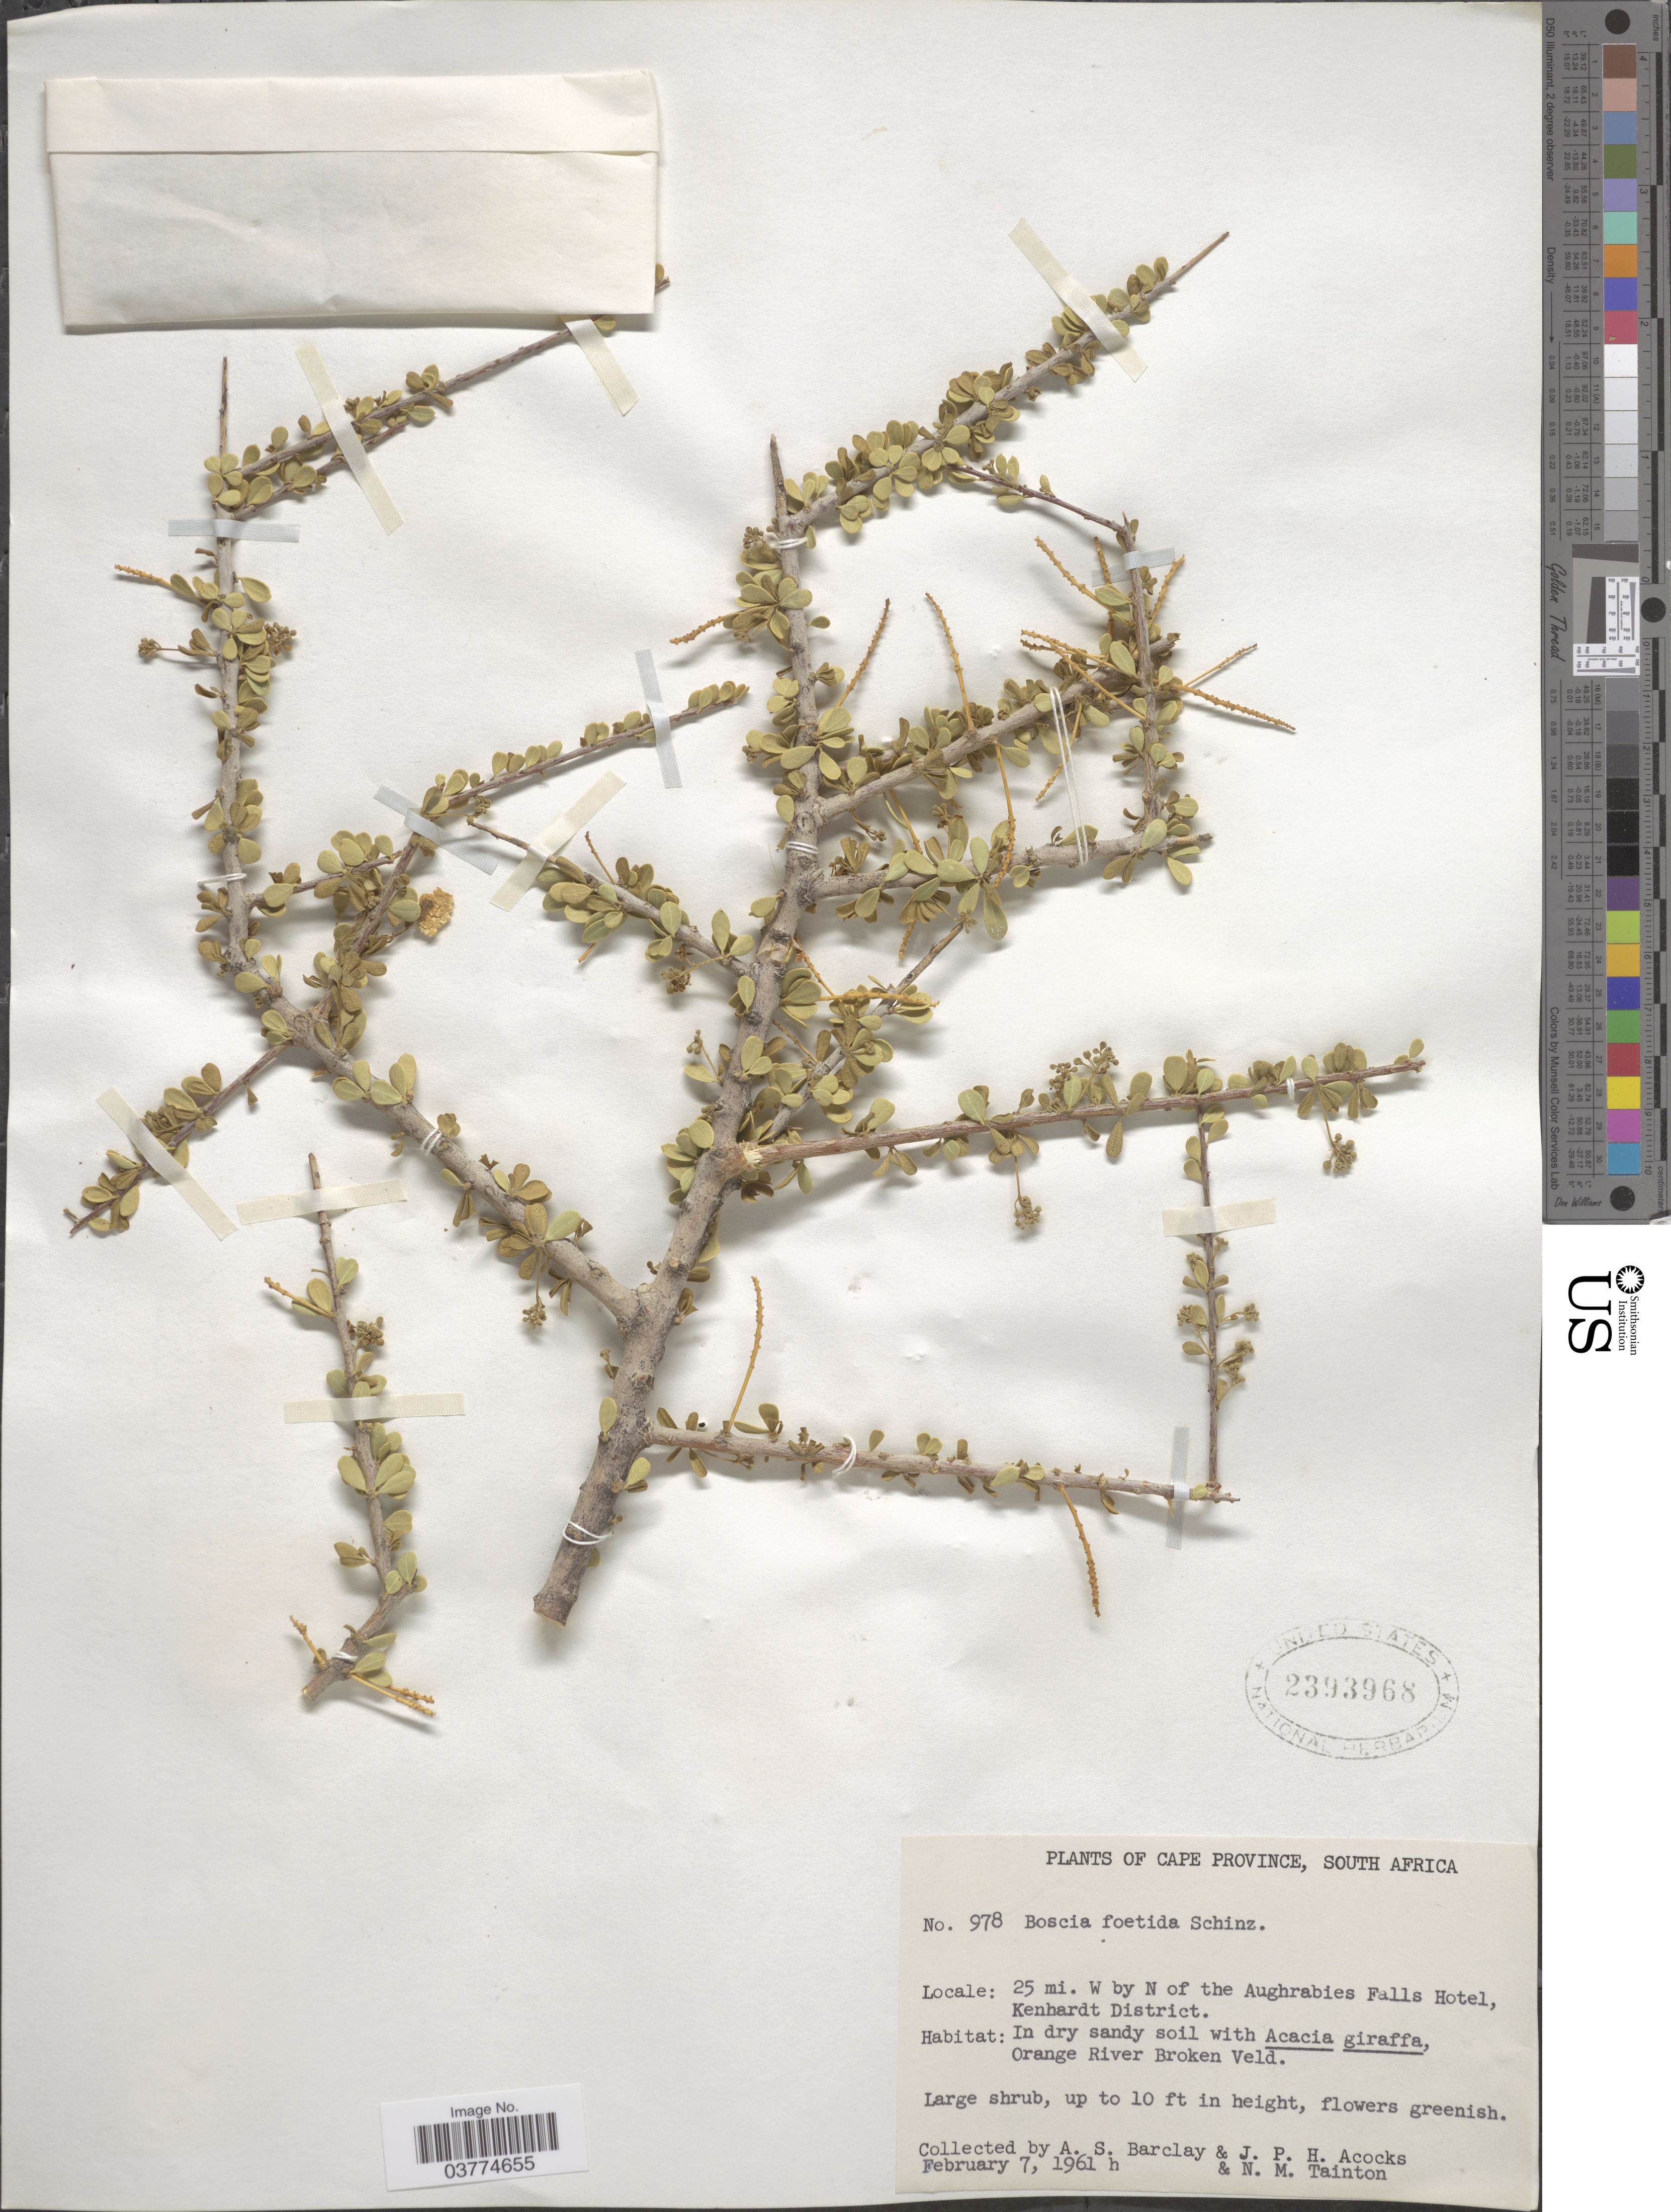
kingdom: Plantae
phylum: Tracheophyta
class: Magnoliopsida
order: Brassicales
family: Capparaceae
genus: Boscia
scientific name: Boscia foetida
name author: Schinz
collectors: A. S. Barclay, J. P. Acocks & N. Tainton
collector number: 978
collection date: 1961-02-07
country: South Africa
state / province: Northern Cape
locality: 25 mi. W by N of the Aughrabies Falls Hotel, Kenhardt District. Orange River Broken Veld.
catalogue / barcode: US 2393968